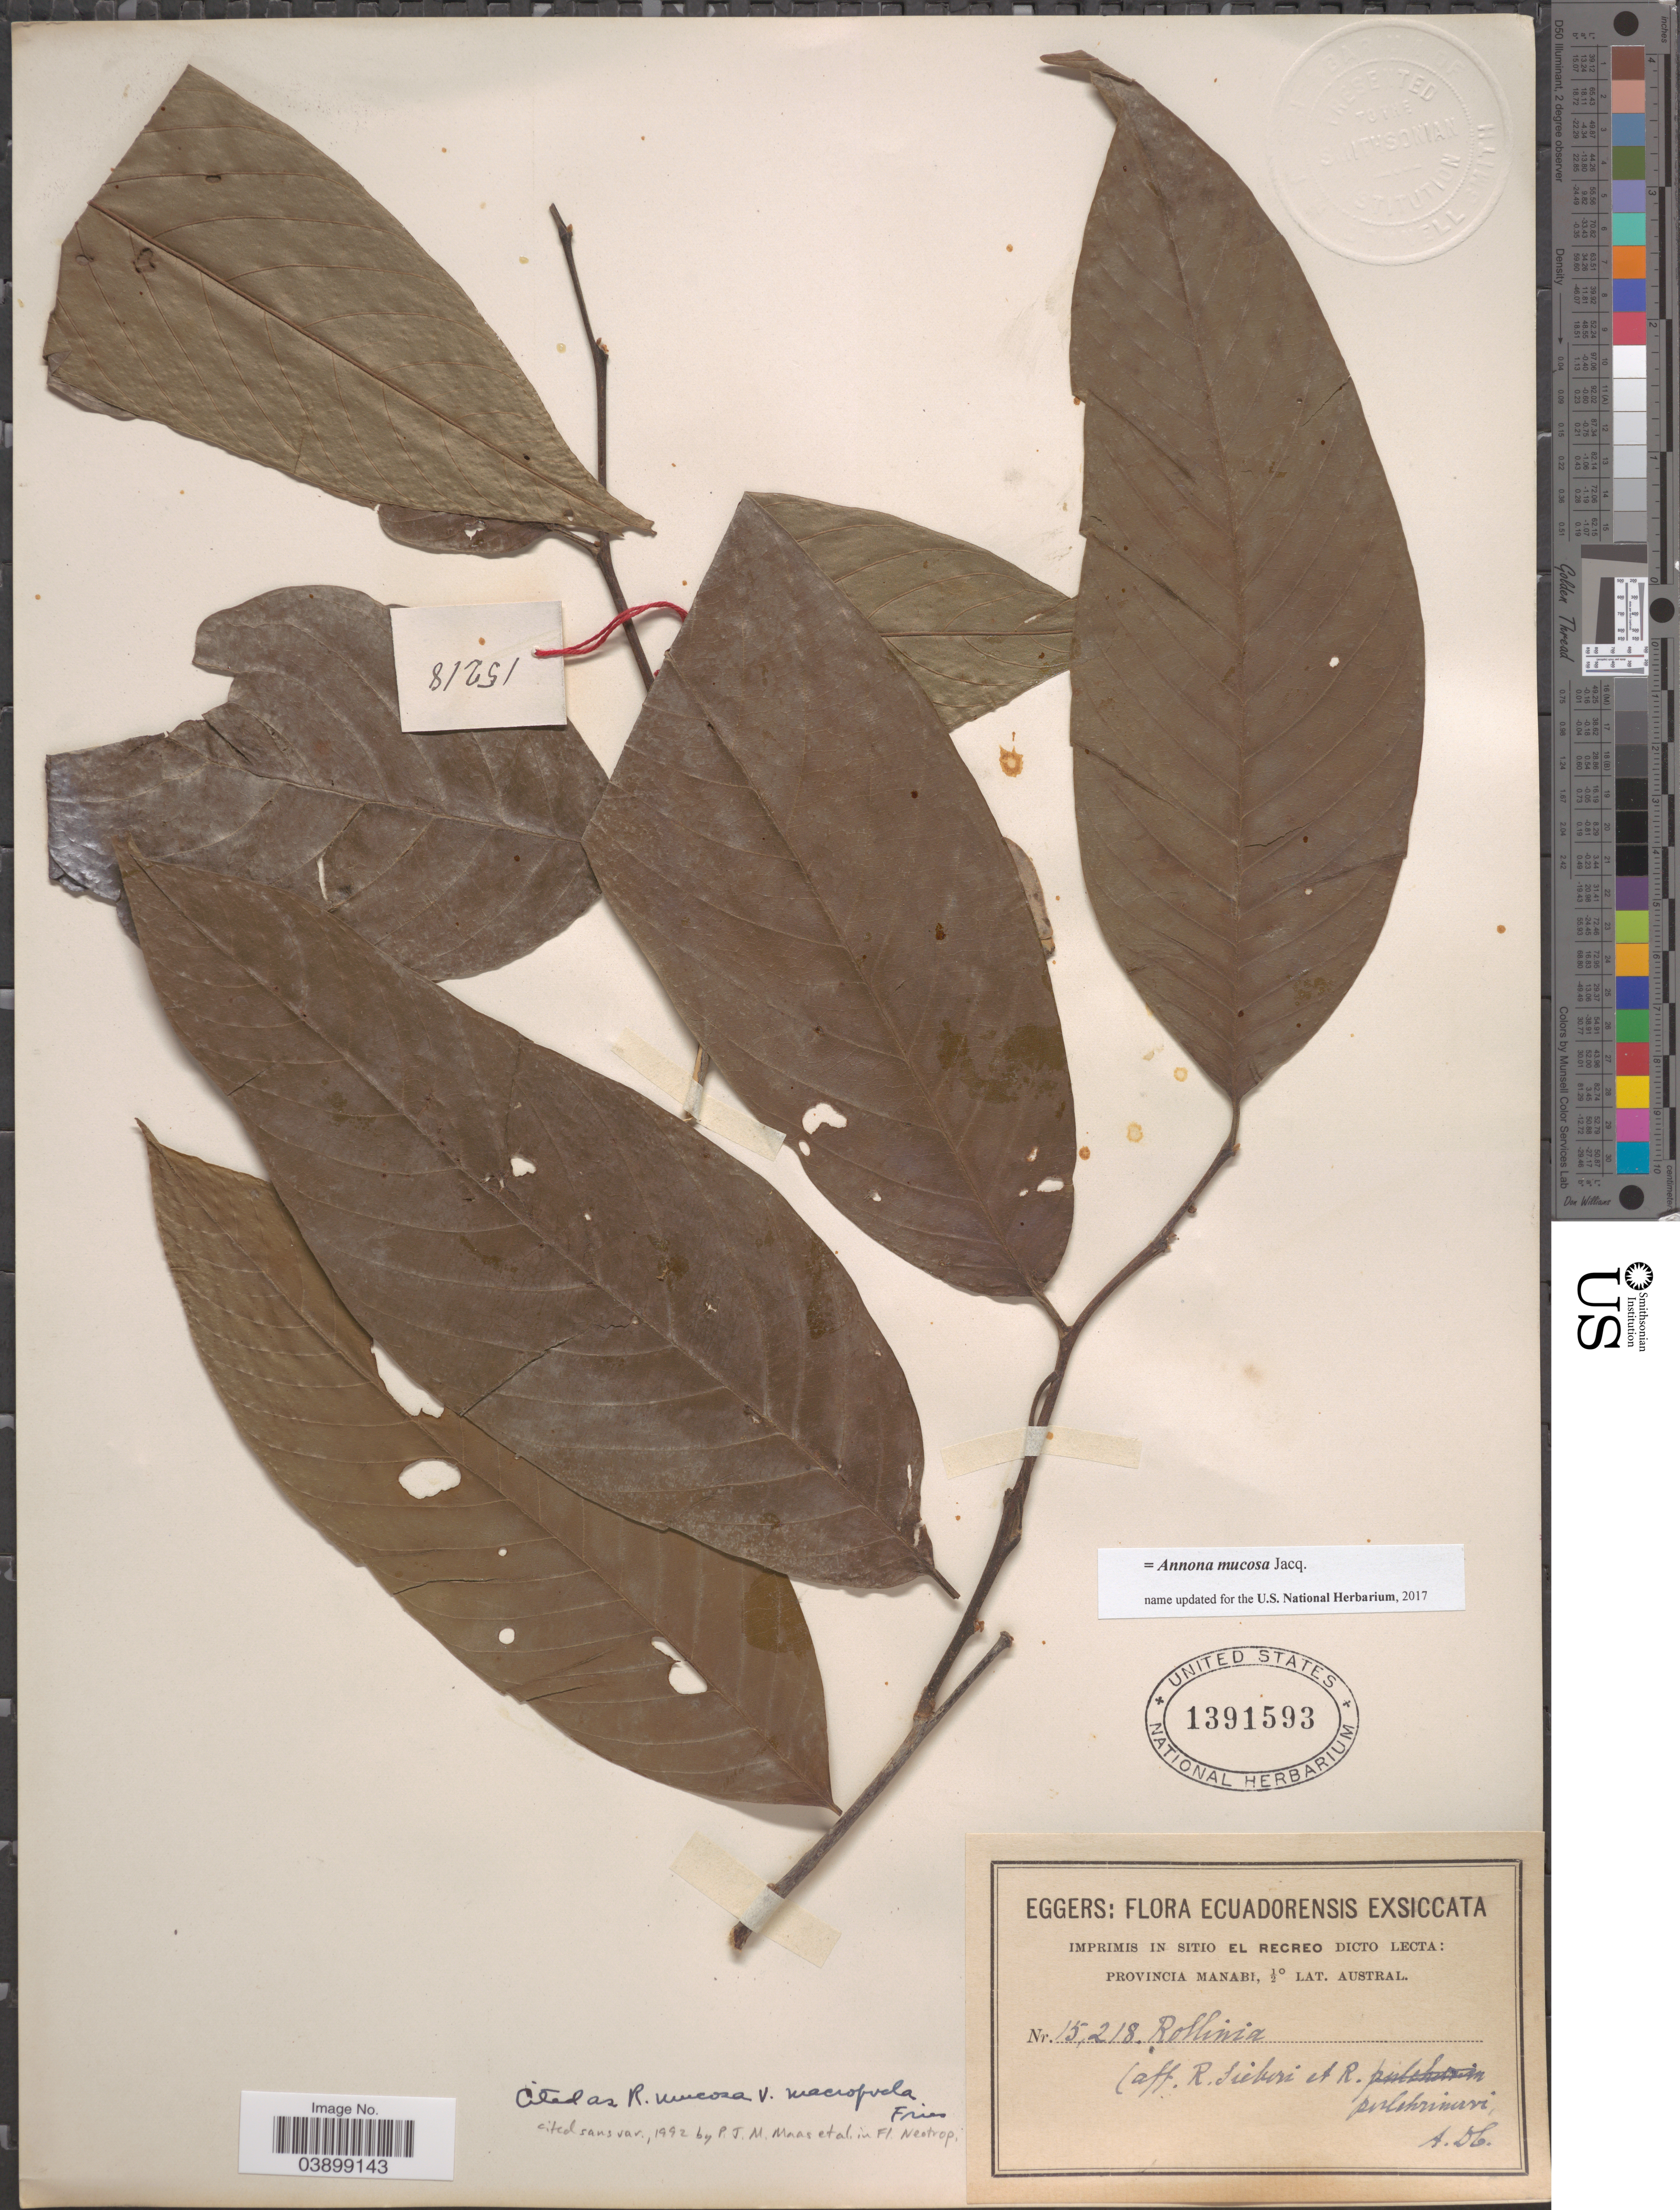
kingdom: Plantae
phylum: Tracheophyta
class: Magnoliopsida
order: Magnoliales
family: Annonaceae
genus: Annona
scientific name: Annona mucosa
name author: Jacq.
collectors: -. Eggers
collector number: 15218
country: Ecuador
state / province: Manabí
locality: Imprimis in sitio El Recreo.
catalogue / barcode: US 1391593